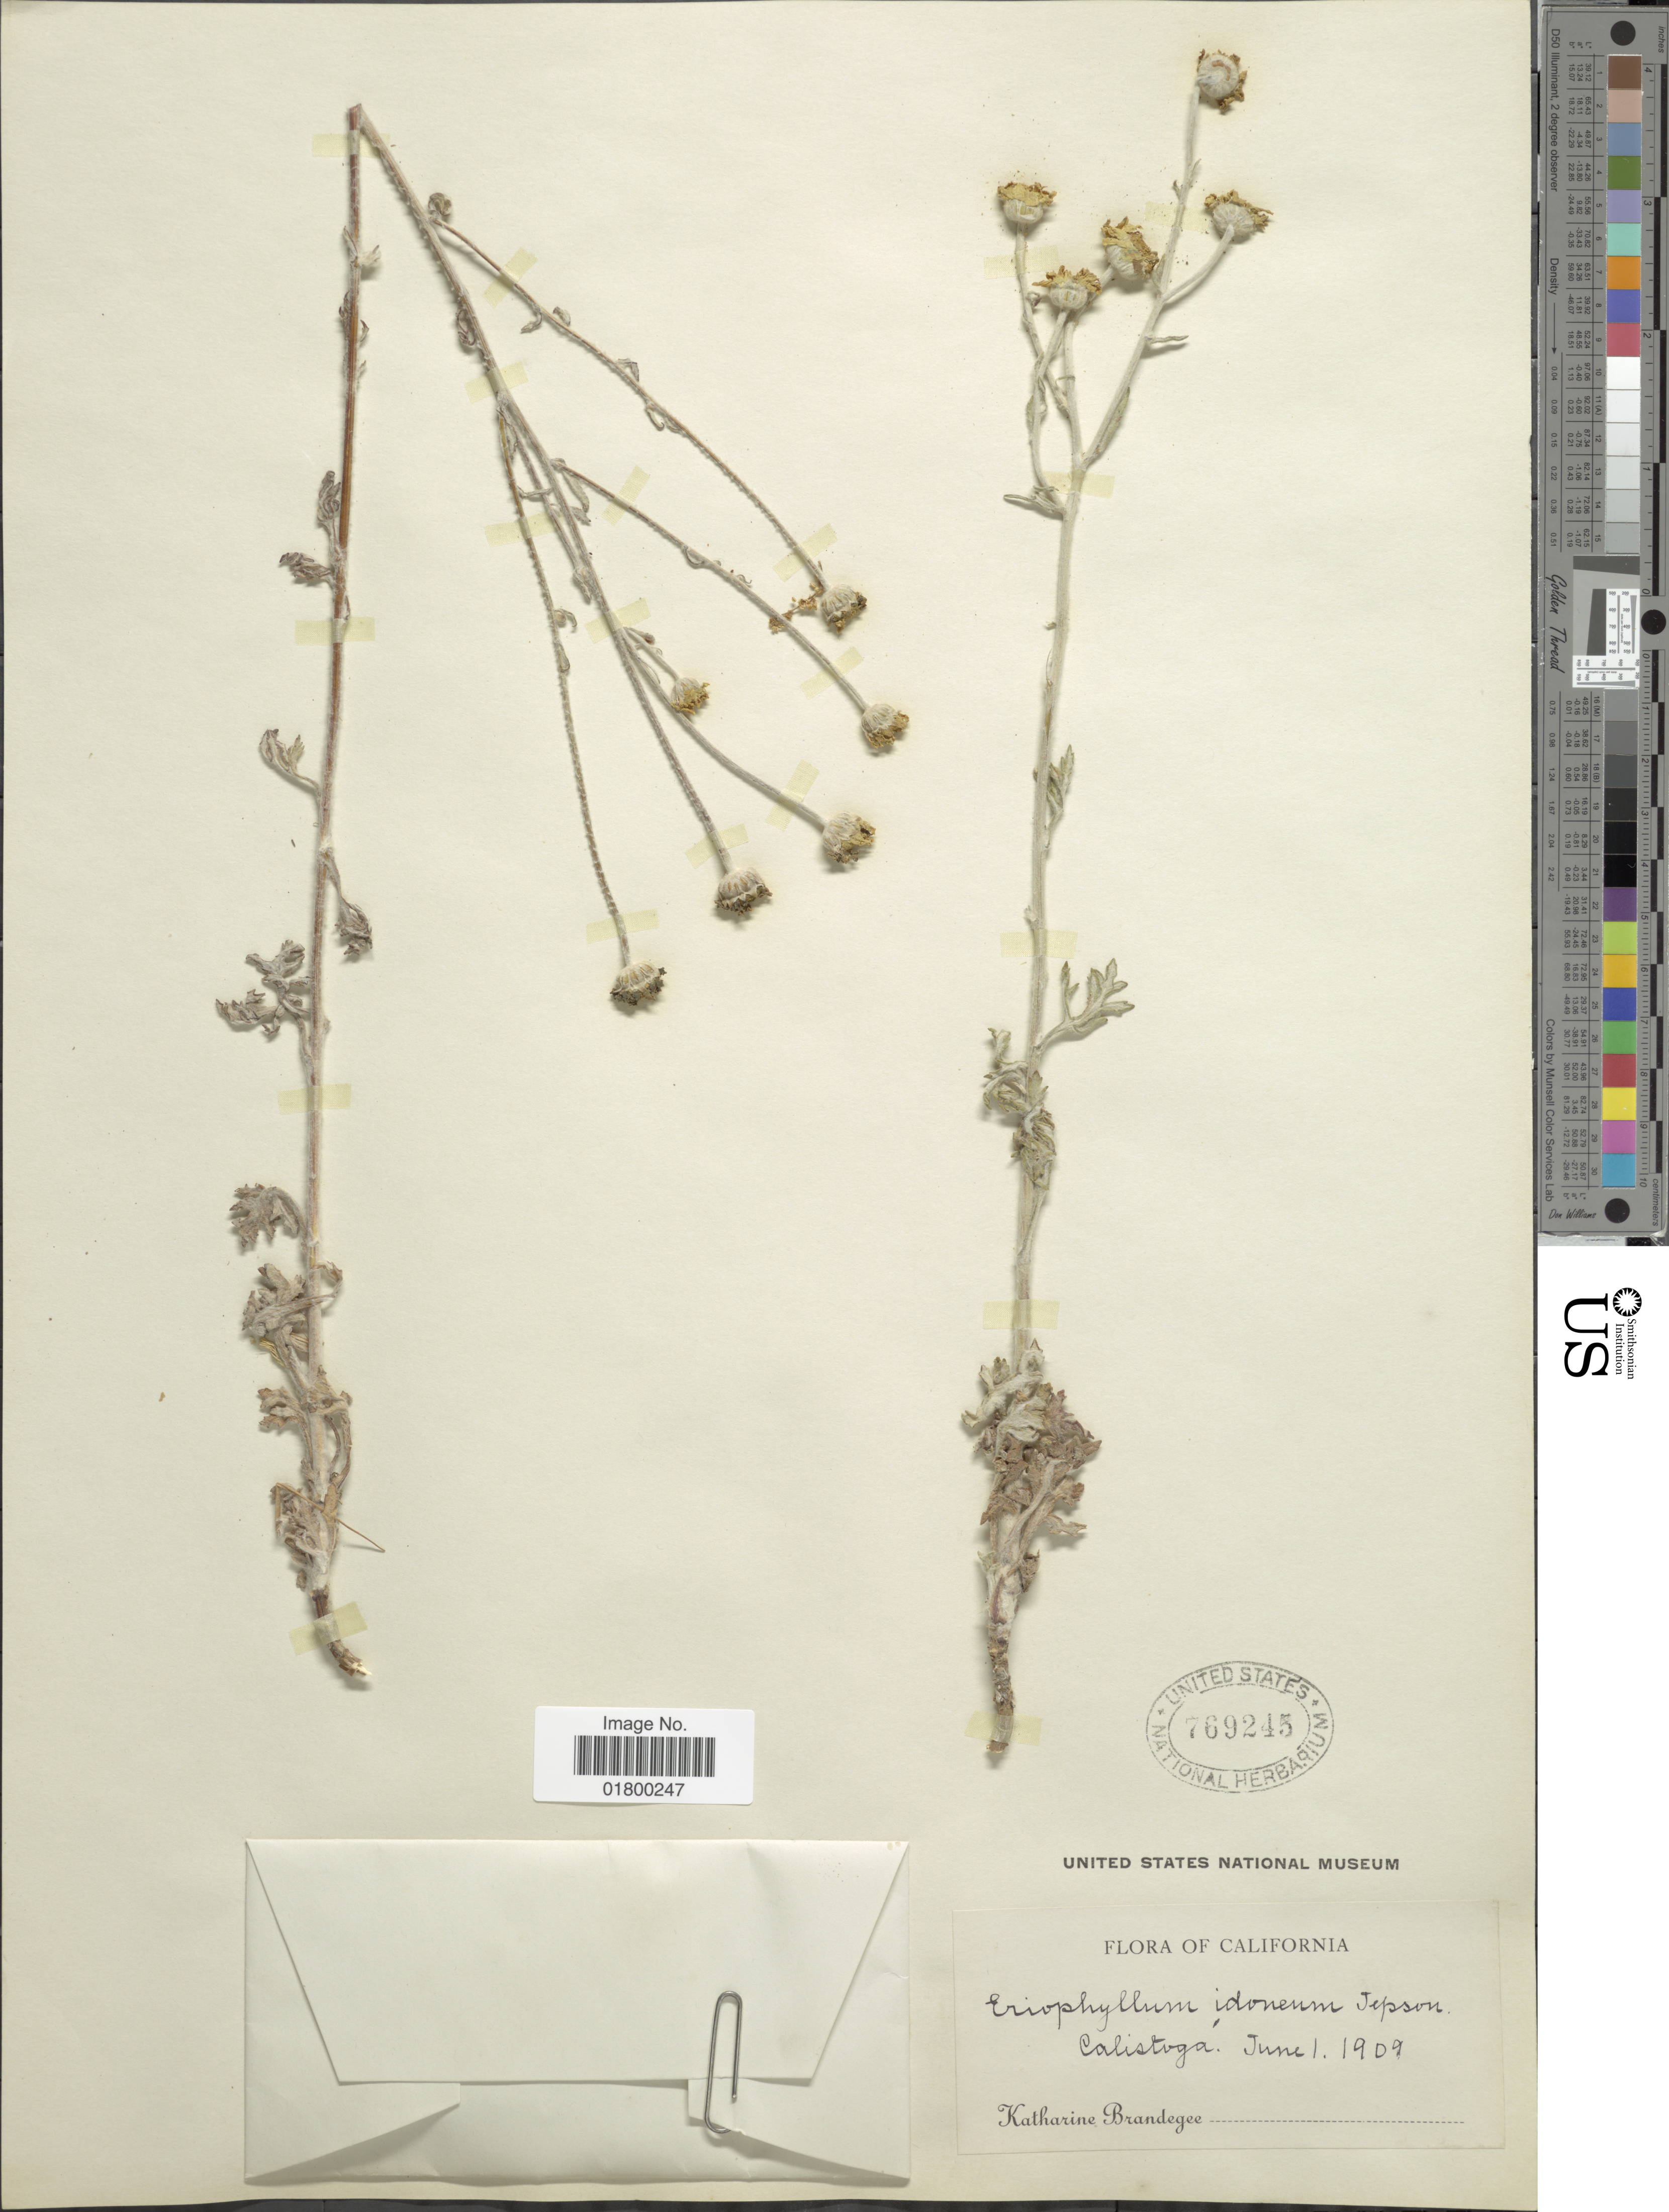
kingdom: Plantae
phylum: Tracheophyta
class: Magnoliopsida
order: Asterales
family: Asteraceae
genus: Eriophyllum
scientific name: Eriophyllum lanatum var. achillioides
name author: (DC.) Jeps.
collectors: M. K. Brandegee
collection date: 1909-06-01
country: United States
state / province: California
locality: Calistoga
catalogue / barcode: US 769245